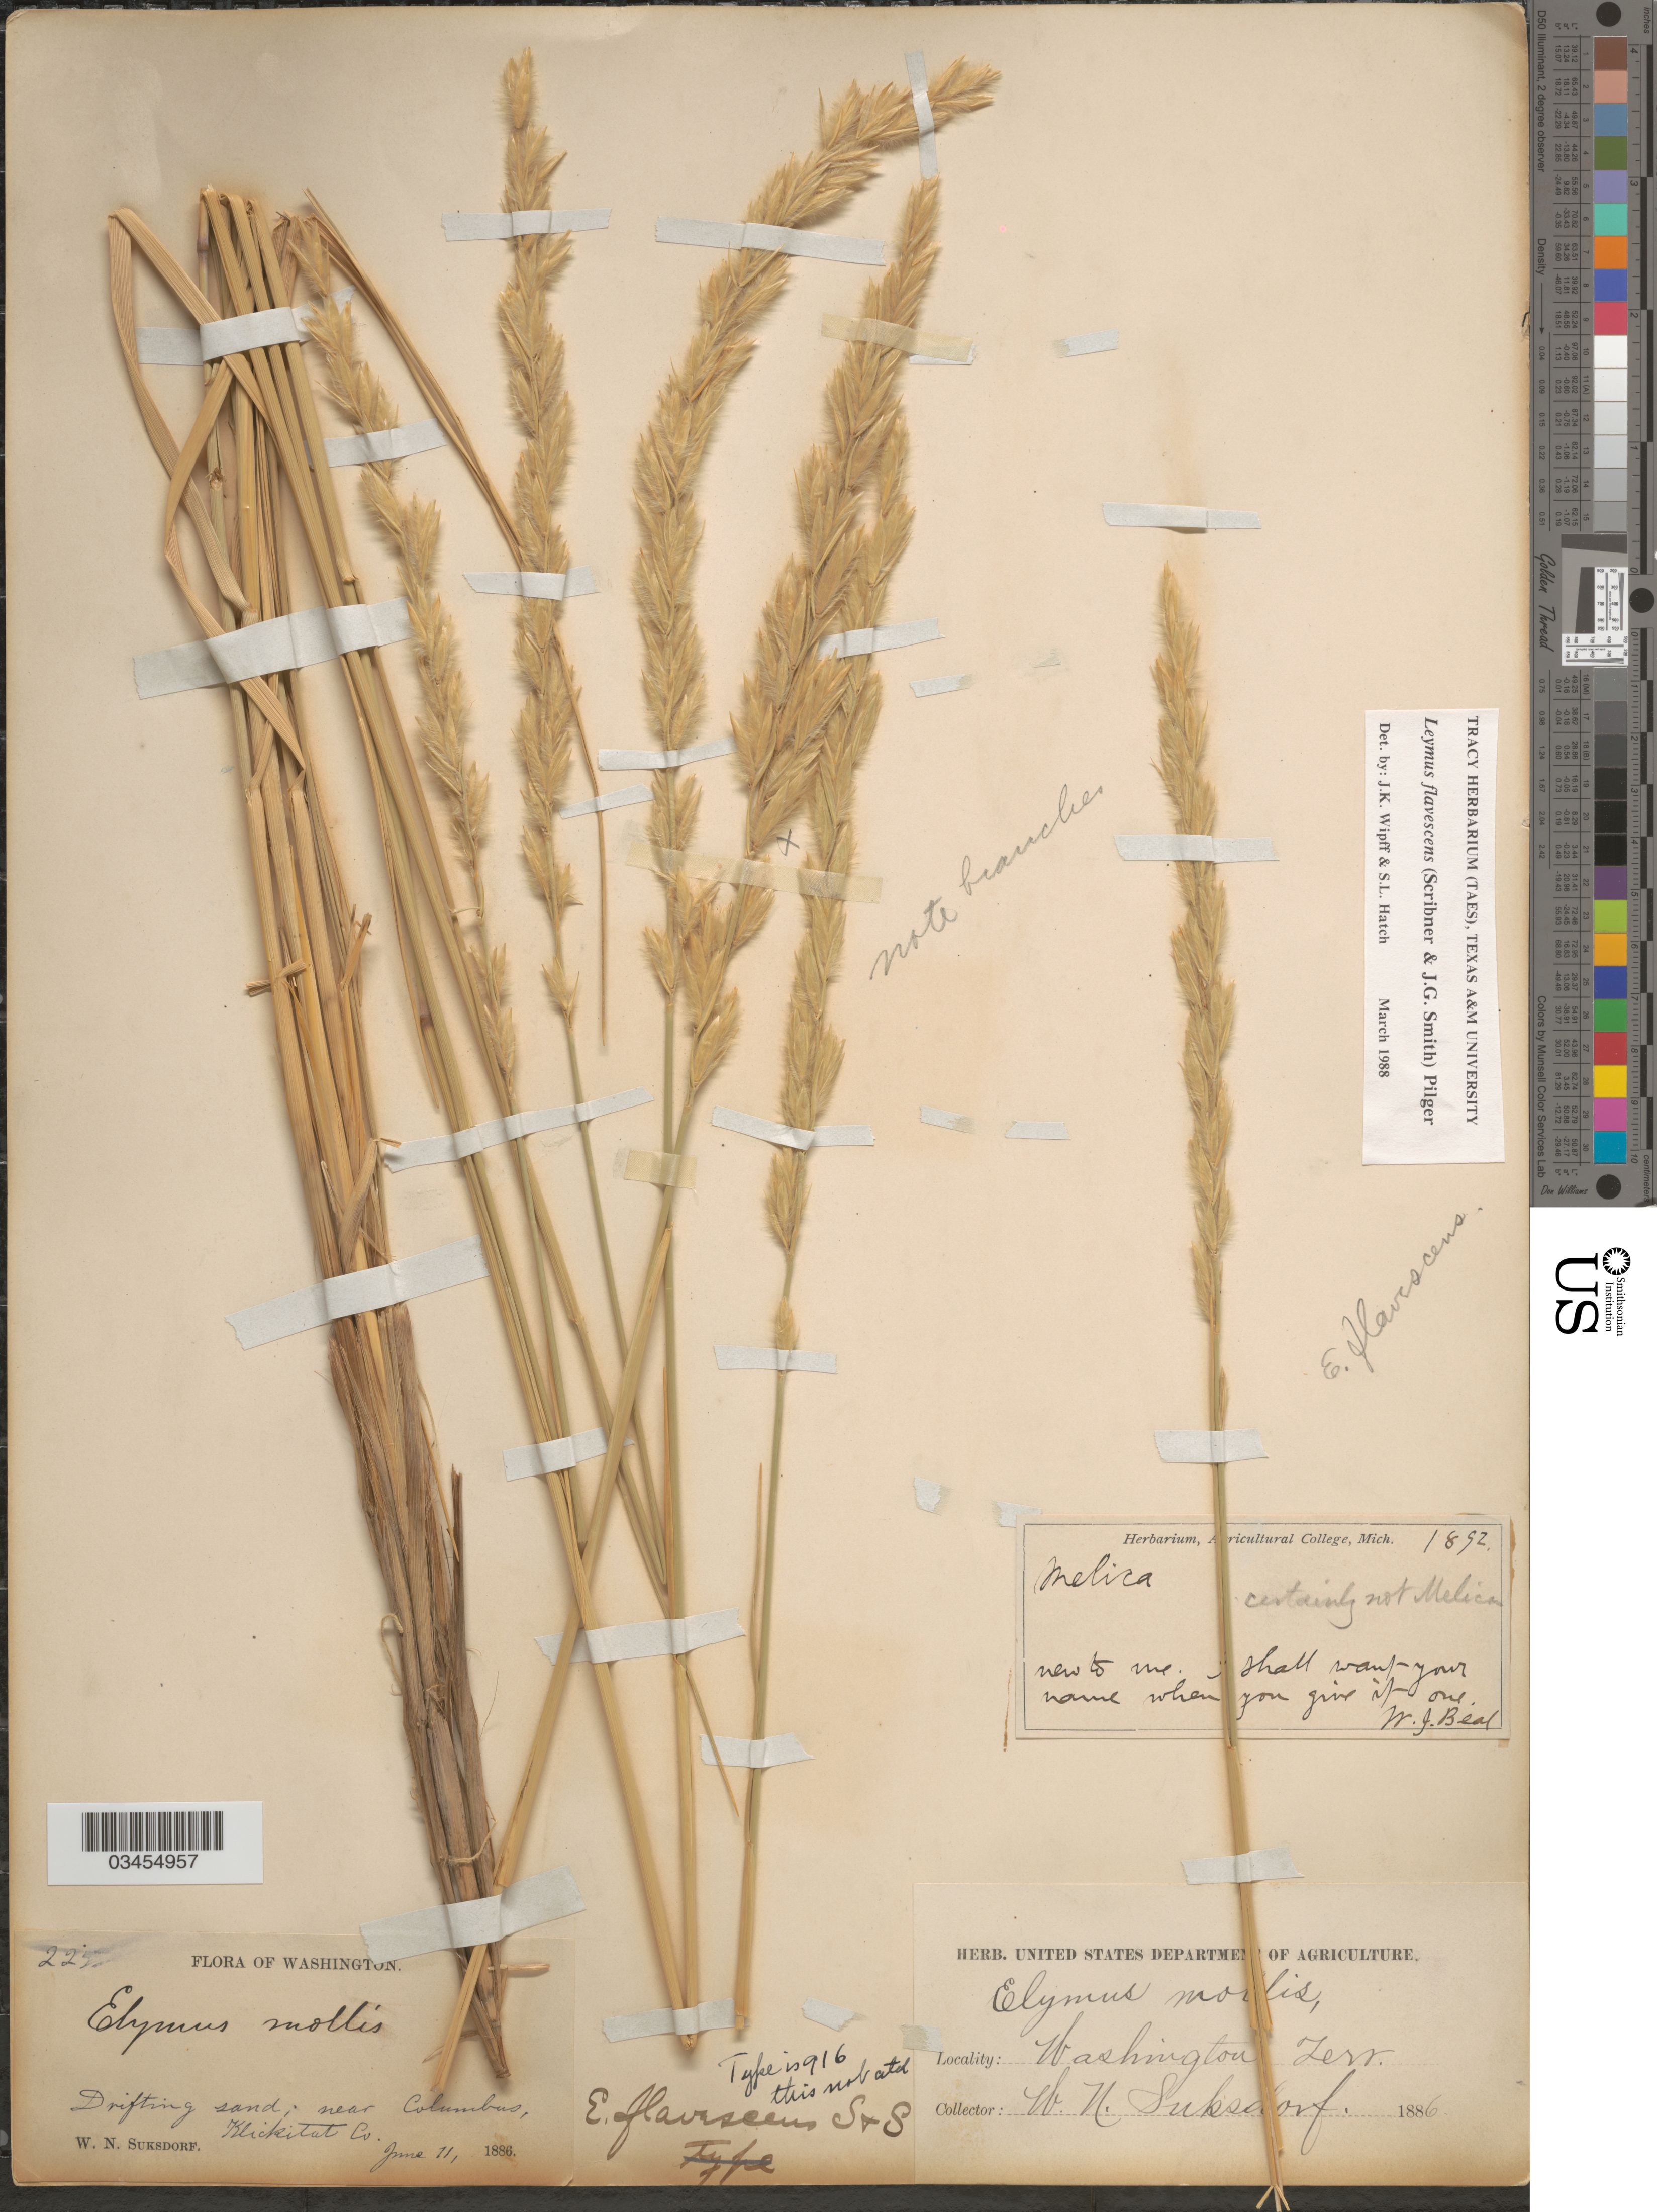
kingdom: Plantae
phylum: Tracheophyta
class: Liliopsida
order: Poales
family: Poaceae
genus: Leymus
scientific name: Leymus flavescens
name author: (Scribn. & J.G. Sm.) Pilg.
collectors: W. J. Beal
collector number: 1892?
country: United States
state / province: Michigan